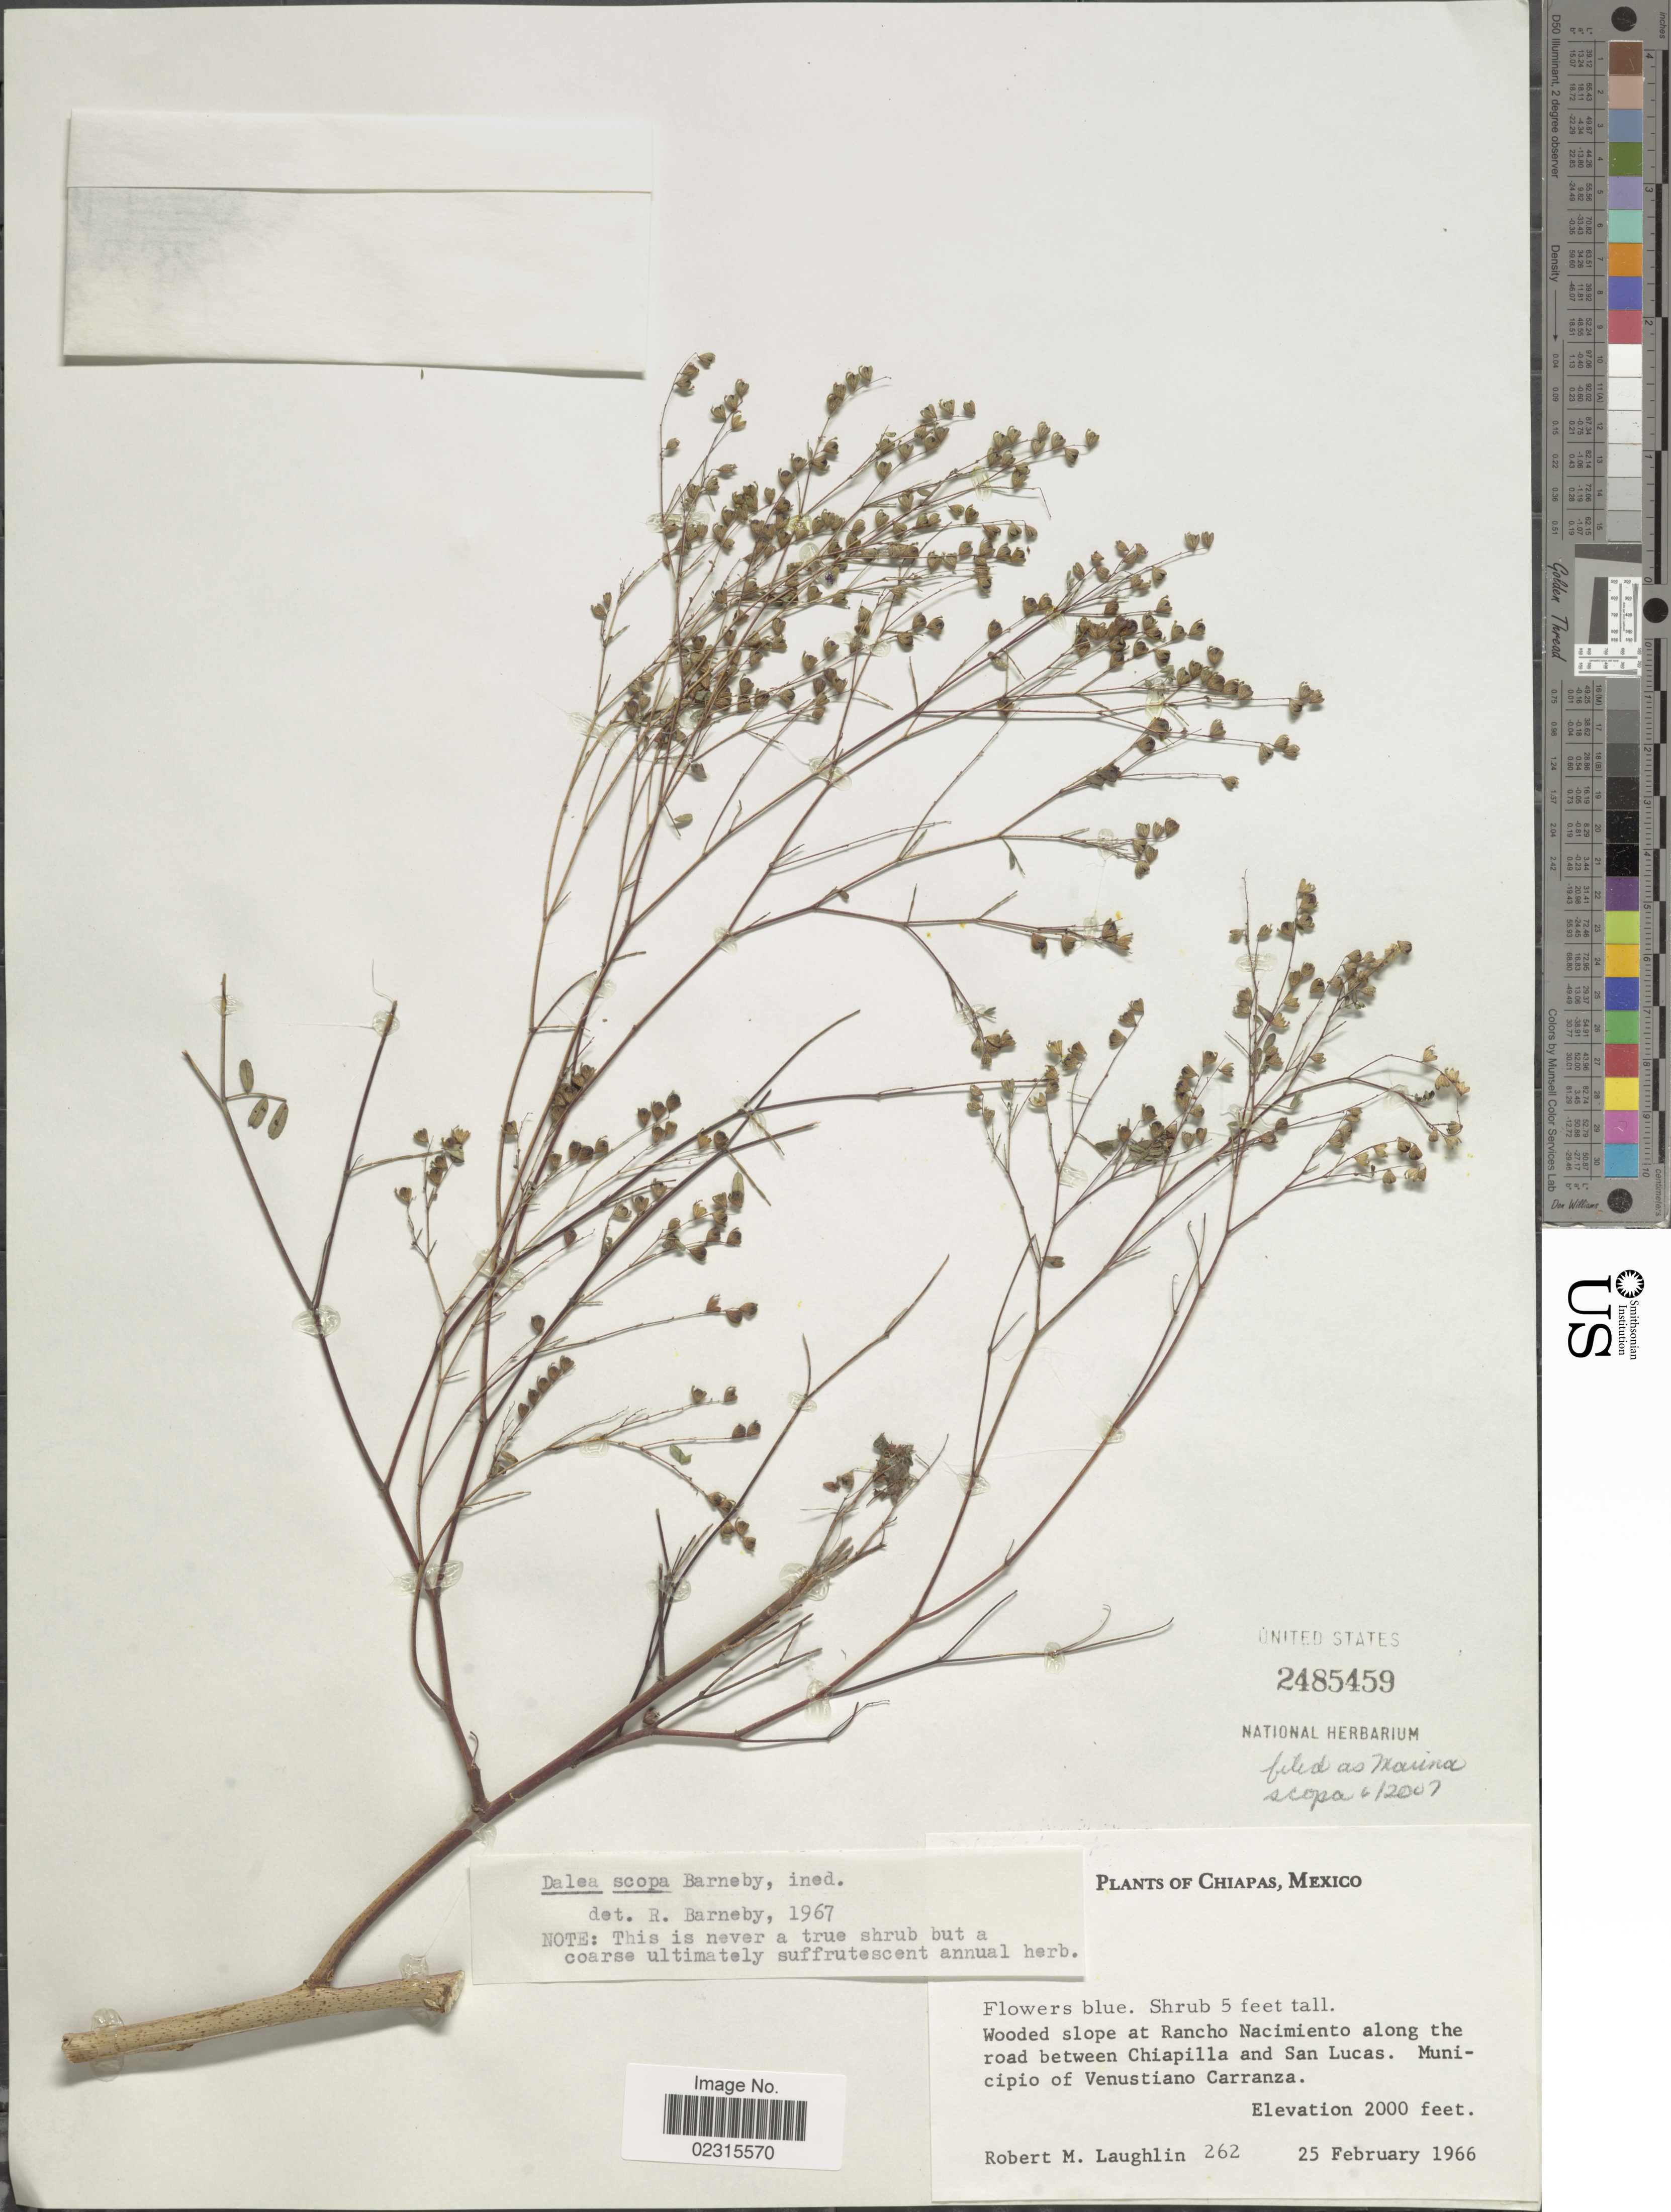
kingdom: Plantae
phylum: Tracheophyta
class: Magnoliopsida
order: Fabales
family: Fabaceae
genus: Marina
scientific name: Marina scopa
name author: Barneby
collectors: R. M. Laughlin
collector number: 262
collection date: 1966-02-25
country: Mexico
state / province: Chiapas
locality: Chiapas, Mexico, Wooded slope at Rancho Nacimiento along the road between Chiapilla and San Lucas, Municipio of Venustiano Carranza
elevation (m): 610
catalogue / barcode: US 2485459